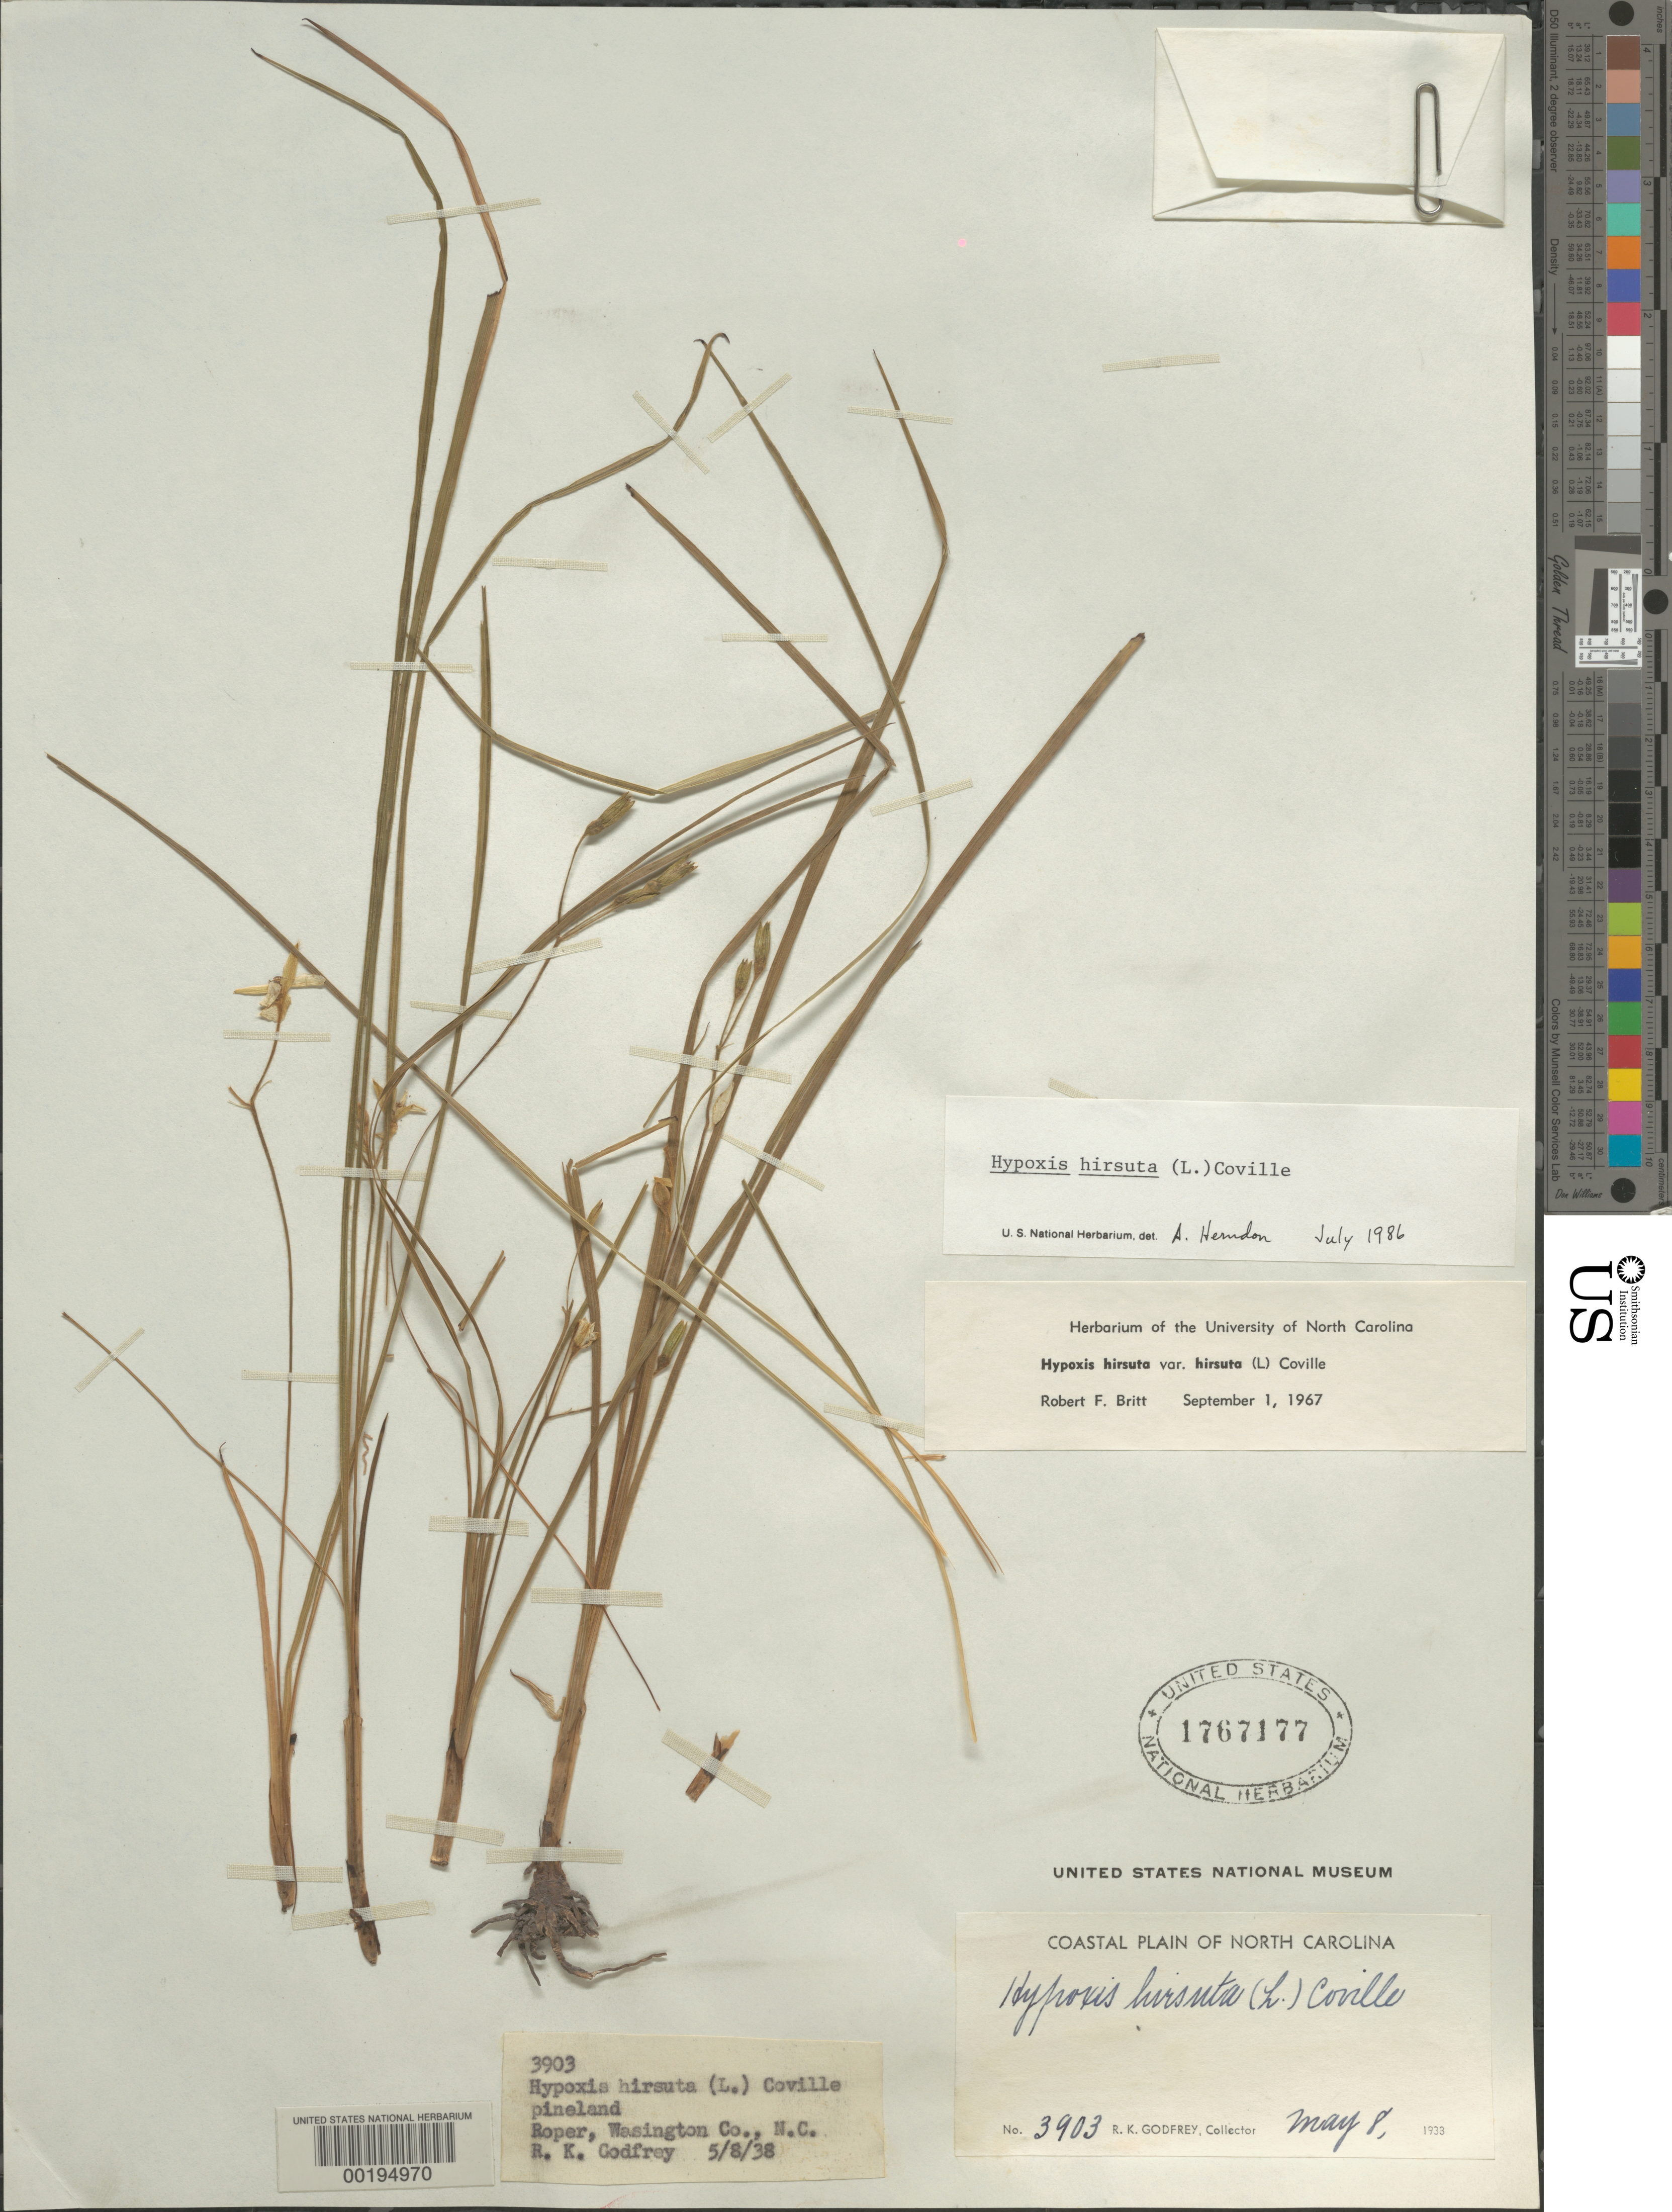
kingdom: Plantae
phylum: Tracheophyta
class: Liliopsida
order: Asparagales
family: Hypoxidaceae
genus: Hypoxis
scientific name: Hypoxis hirsuta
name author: (L.) Coville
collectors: R. K. Godfrey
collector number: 3903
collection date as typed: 08 May 1933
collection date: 1933-05-08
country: United States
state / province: North Carolina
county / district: Washington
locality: Roper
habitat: Pineland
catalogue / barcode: US 1767177